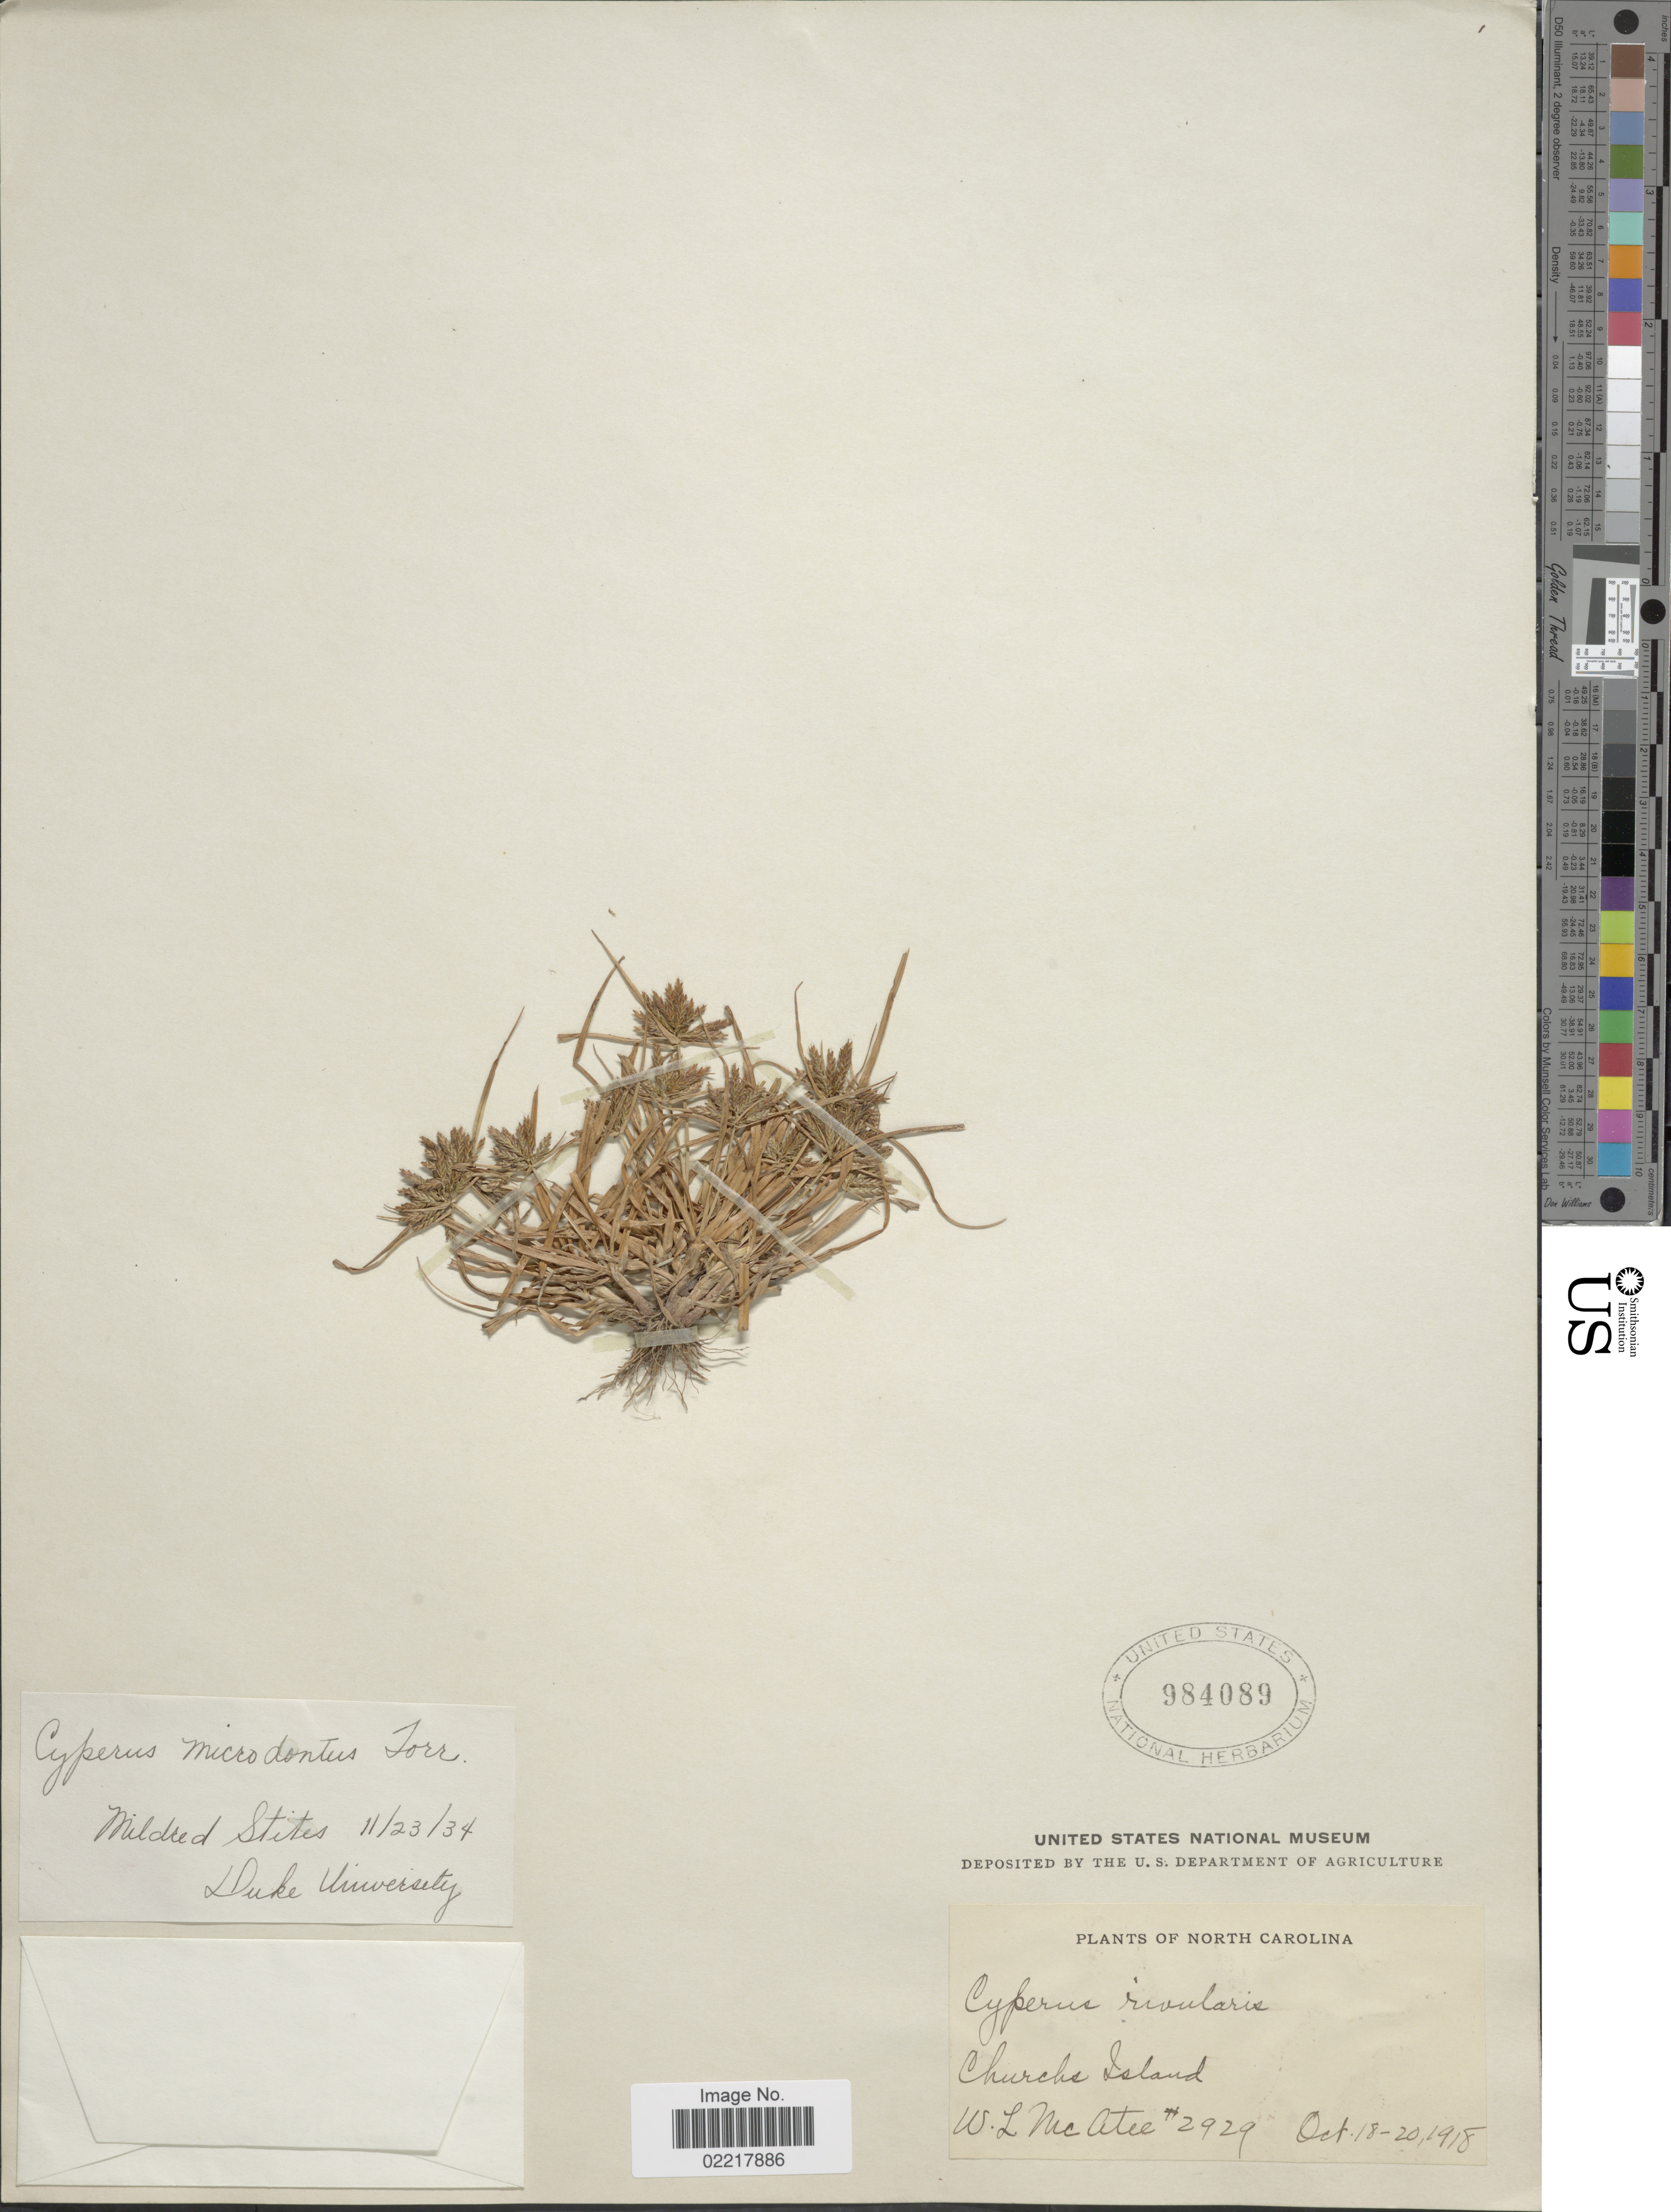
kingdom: Plantae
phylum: Tracheophyta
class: Liliopsida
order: Poales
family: Cyperaceae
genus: Cyperus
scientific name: Cyperus polystachyos var. texensis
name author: (Torr.) Fernald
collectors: W. McAtee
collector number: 2929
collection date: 1918-10-18/1918-10-20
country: United States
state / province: North Carolina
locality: Churchs Island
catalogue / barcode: US 984089